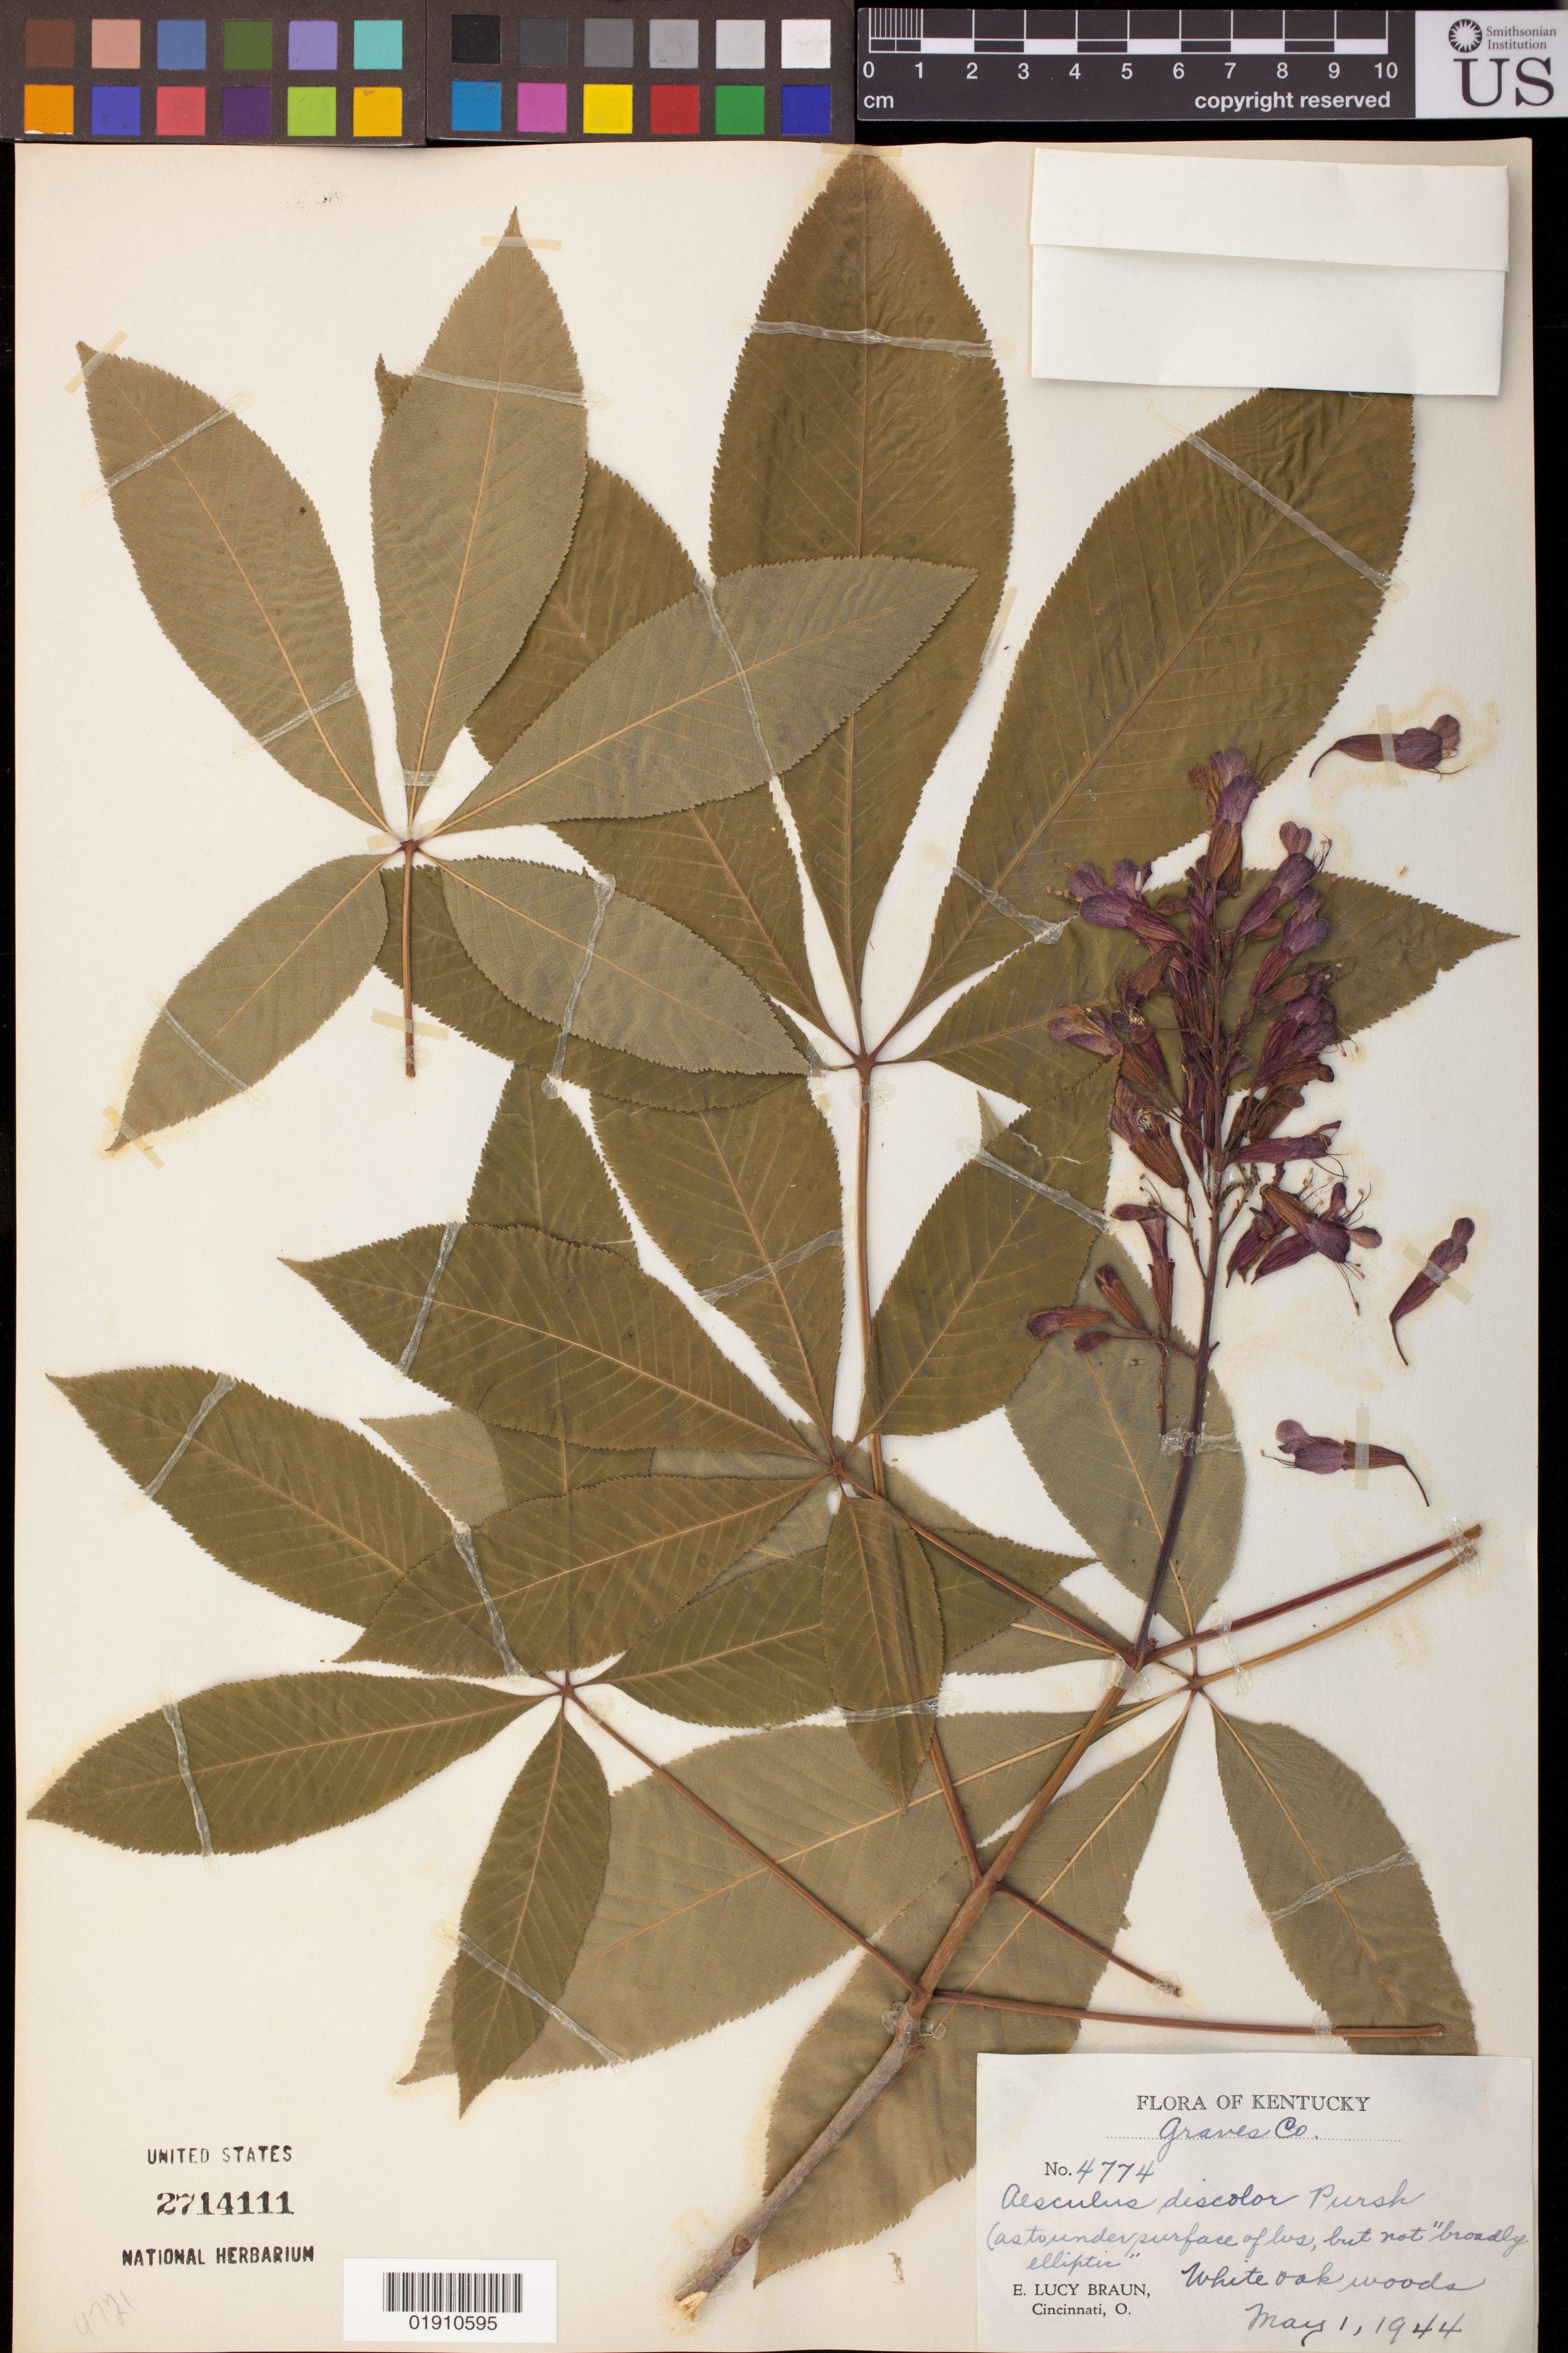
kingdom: Plantae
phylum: Tracheophyta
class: Magnoliopsida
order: Sapindales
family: Sapindaceae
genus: Aesculus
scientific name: Aesculus discolor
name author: Pursh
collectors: E. L. Braun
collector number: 4774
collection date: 1944-05-01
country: United States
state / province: Kentucky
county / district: Graves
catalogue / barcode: US 2714111